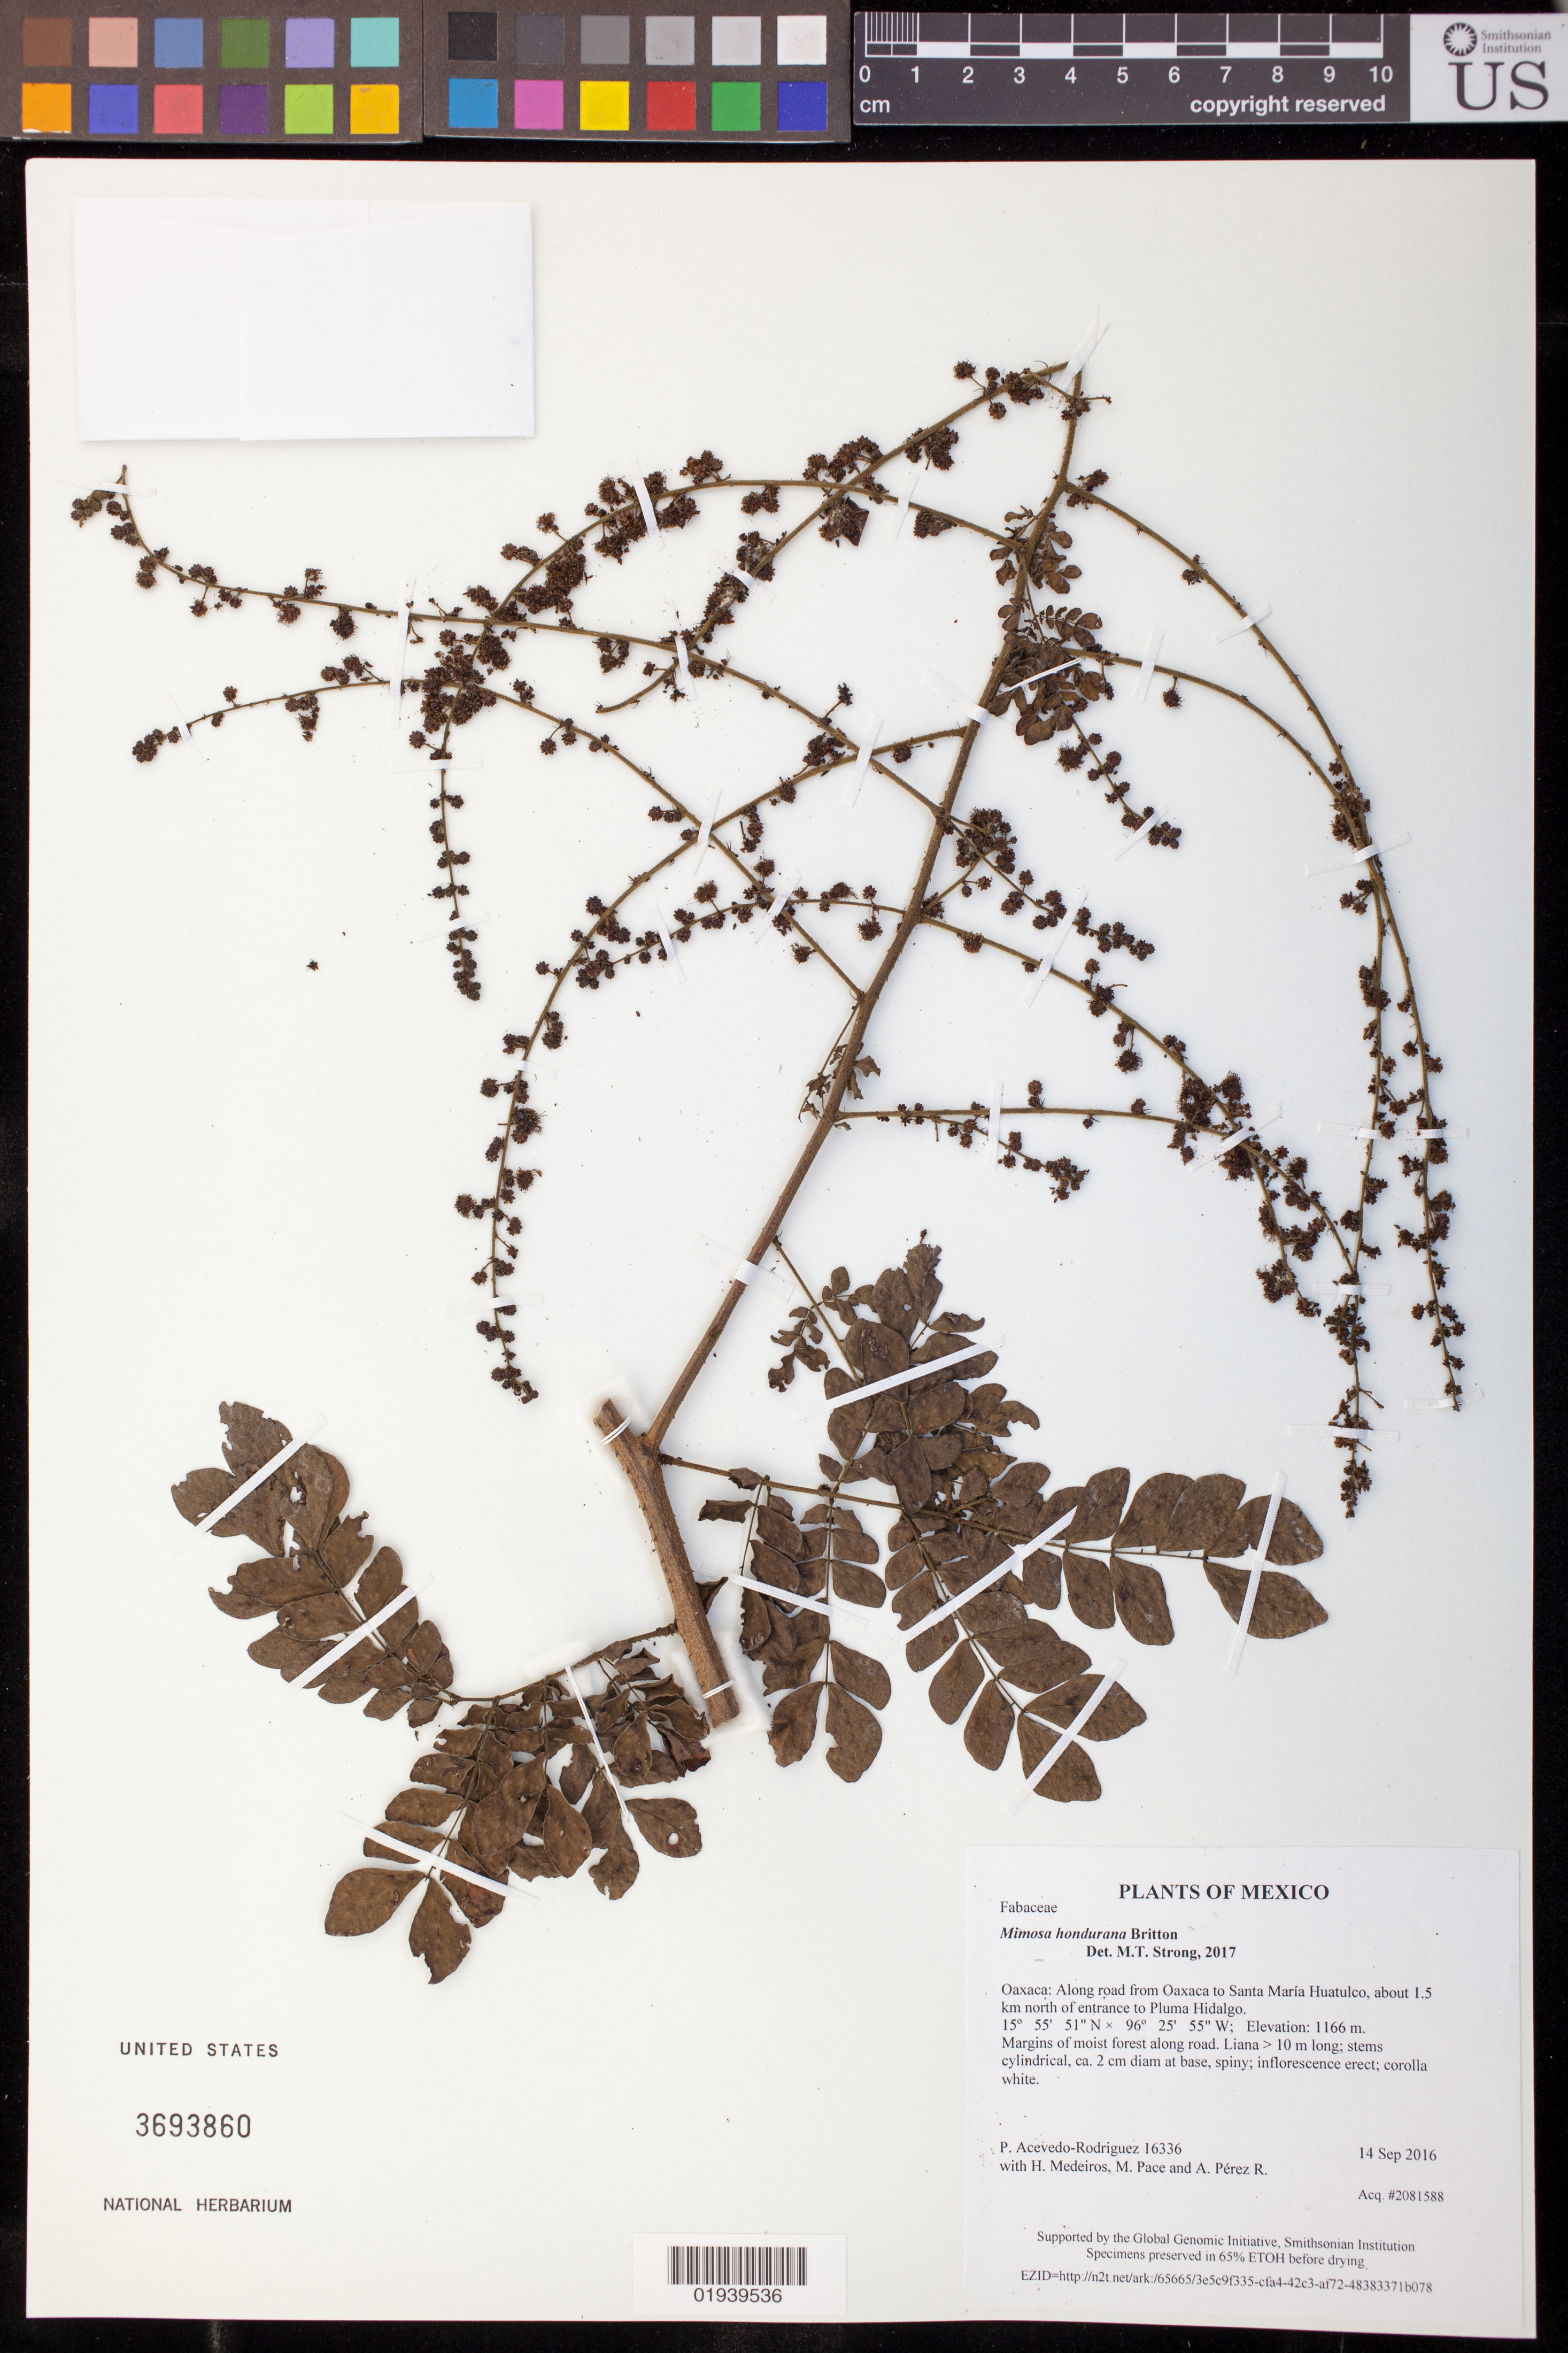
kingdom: Plantae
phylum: Tracheophyta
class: Magnoliopsida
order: Fabales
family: Fabaceae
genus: Mimosa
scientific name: Mimosa hondurana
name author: Britton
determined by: Strong, M. T., (US), Smithsonian Institution - National Museum of Natural History (UNITED STATES)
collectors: P. Acevedo-Rodr., H. Medeiros, M. R. Pace & A. Pérez R.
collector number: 16336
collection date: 2016-09-14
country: Mexico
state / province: Oaxaca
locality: Along road from Oaxaca to Santa María Huatulco, about 1.5 km north of entrance to Pluma Hidalgo.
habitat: margins of mosit forest along road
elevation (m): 1166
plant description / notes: Also see the Wood Collection; US, NY, K, MO, F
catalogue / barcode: US 3693860